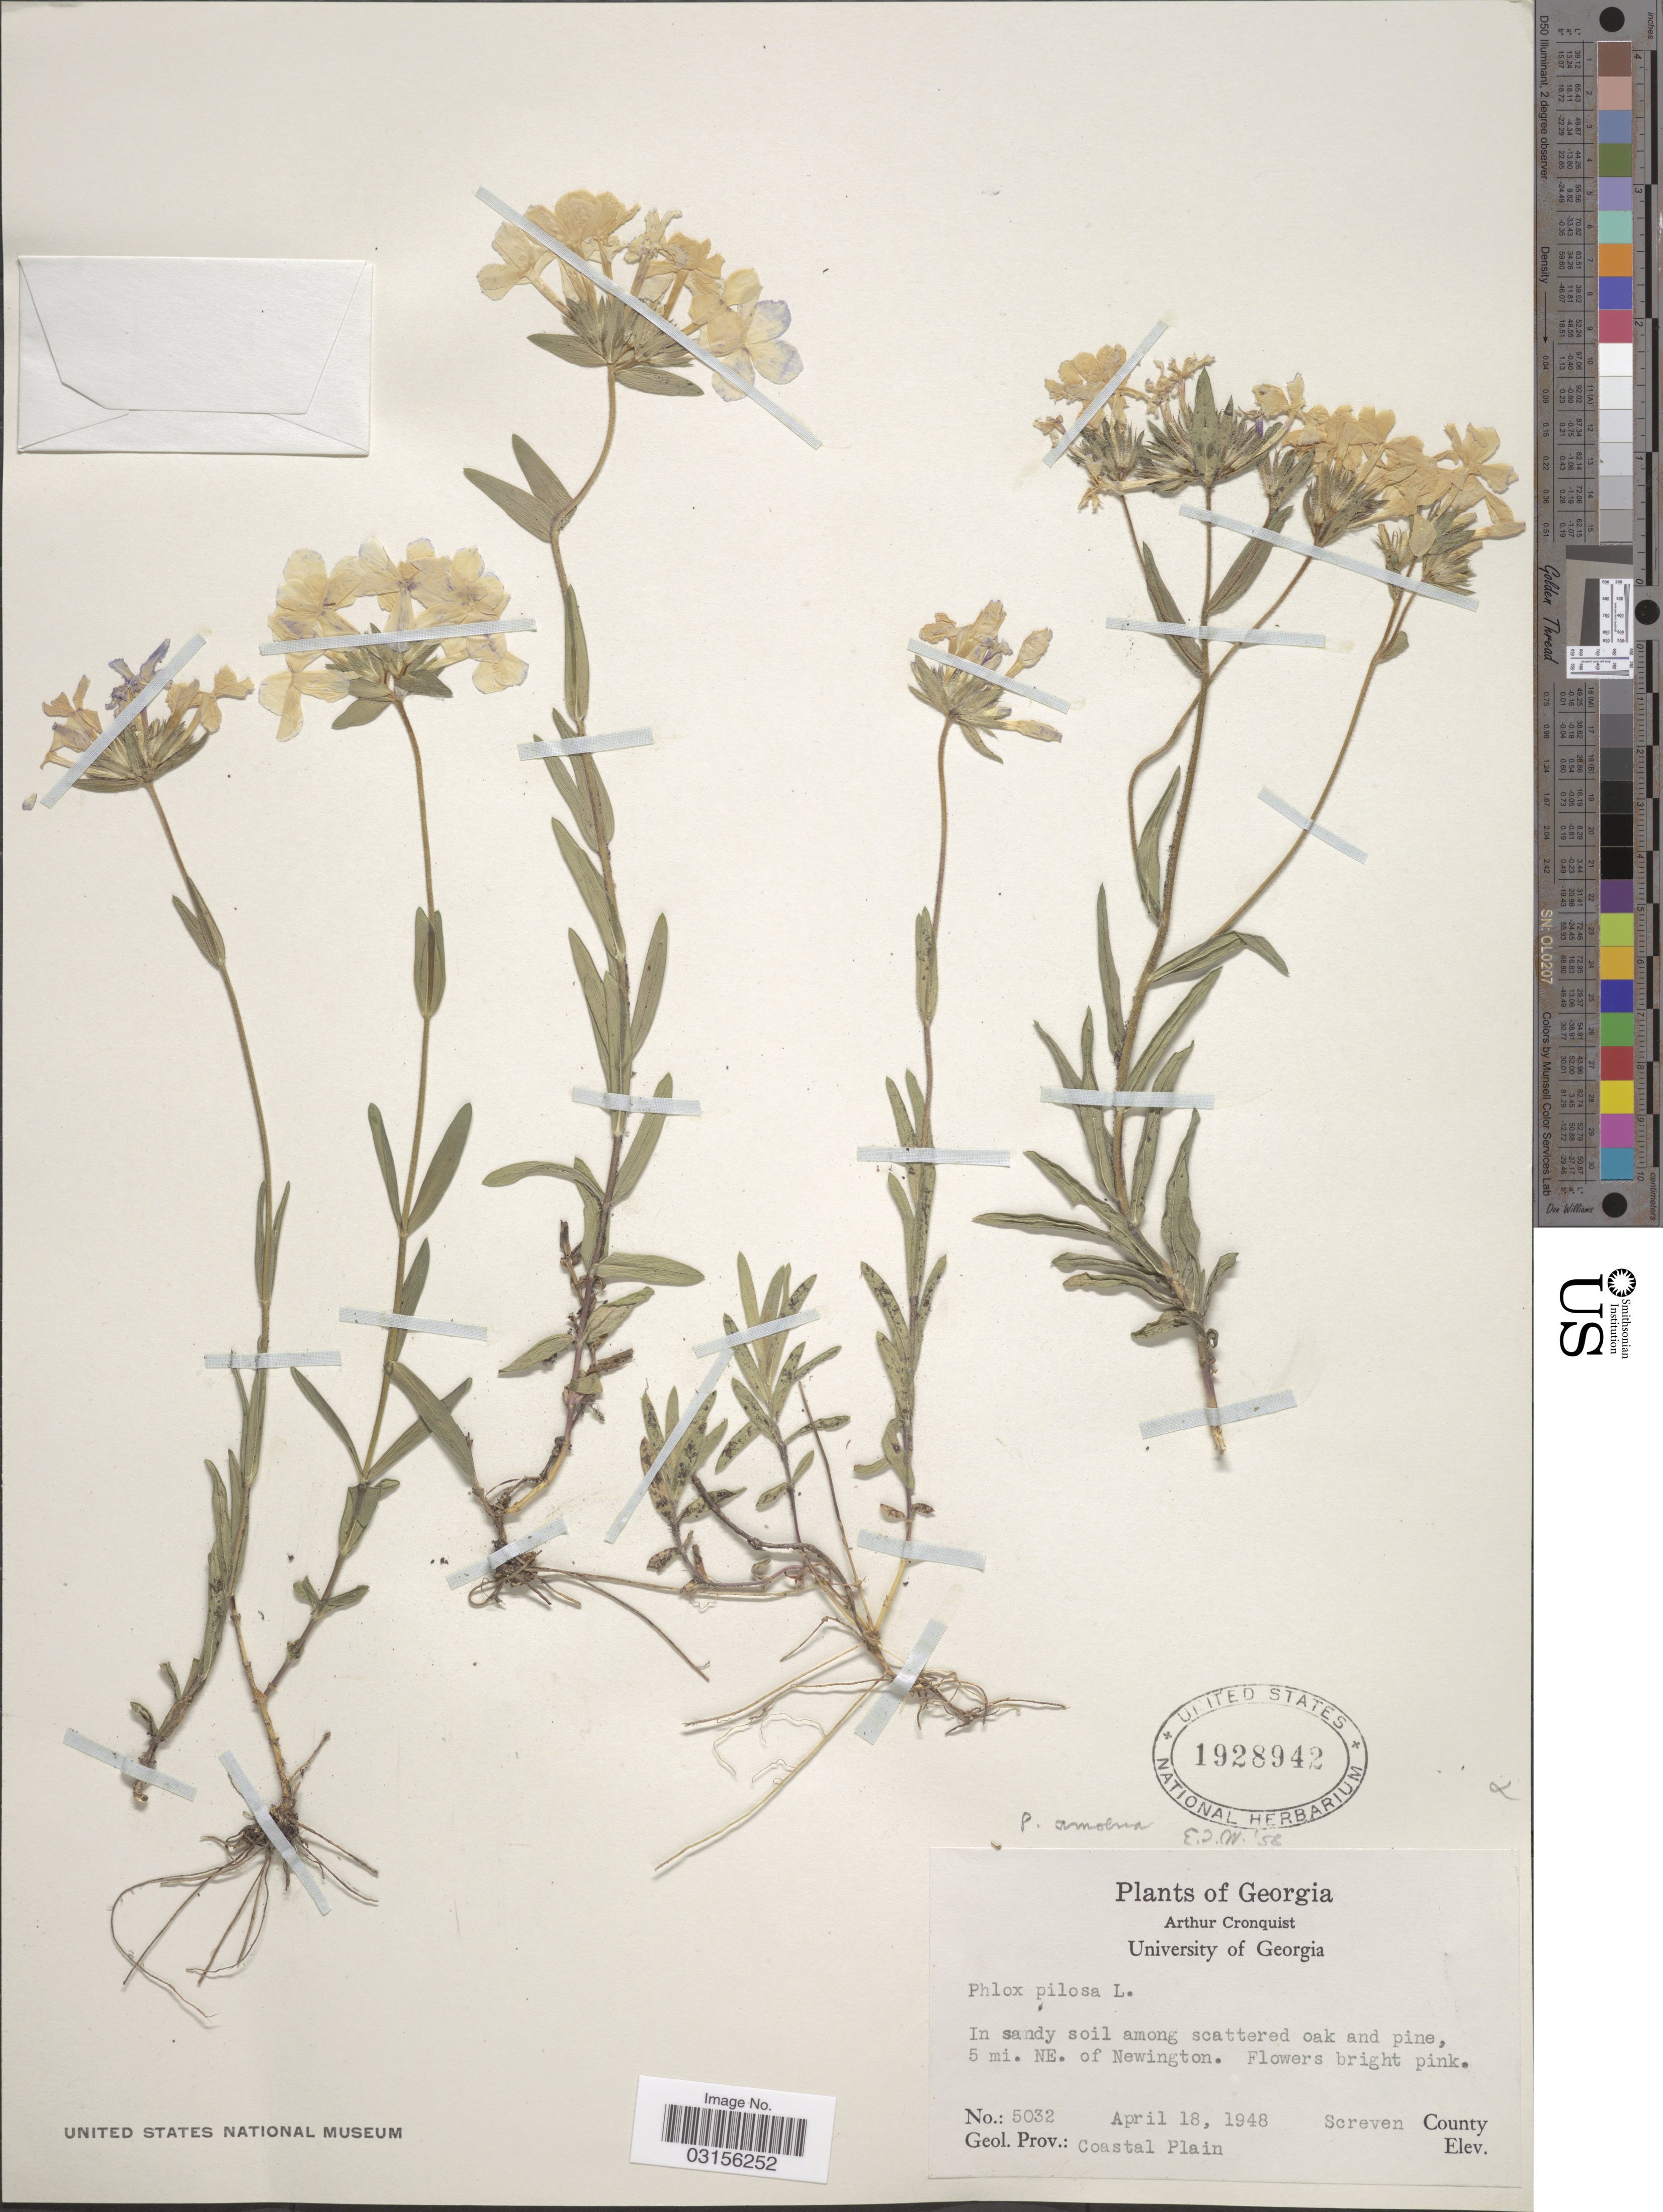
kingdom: Plantae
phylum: Tracheophyta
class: Magnoliopsida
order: Ericales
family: Polemoniaceae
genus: Phlox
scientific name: Phlox amoena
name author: Sims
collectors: A. J. Cronquist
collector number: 5032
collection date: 1948-04-18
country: United States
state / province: Georgia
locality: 5 mi. NE. of Newington. Screven County. Geol. Prov.: Coastal Plain.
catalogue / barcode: US 1928942